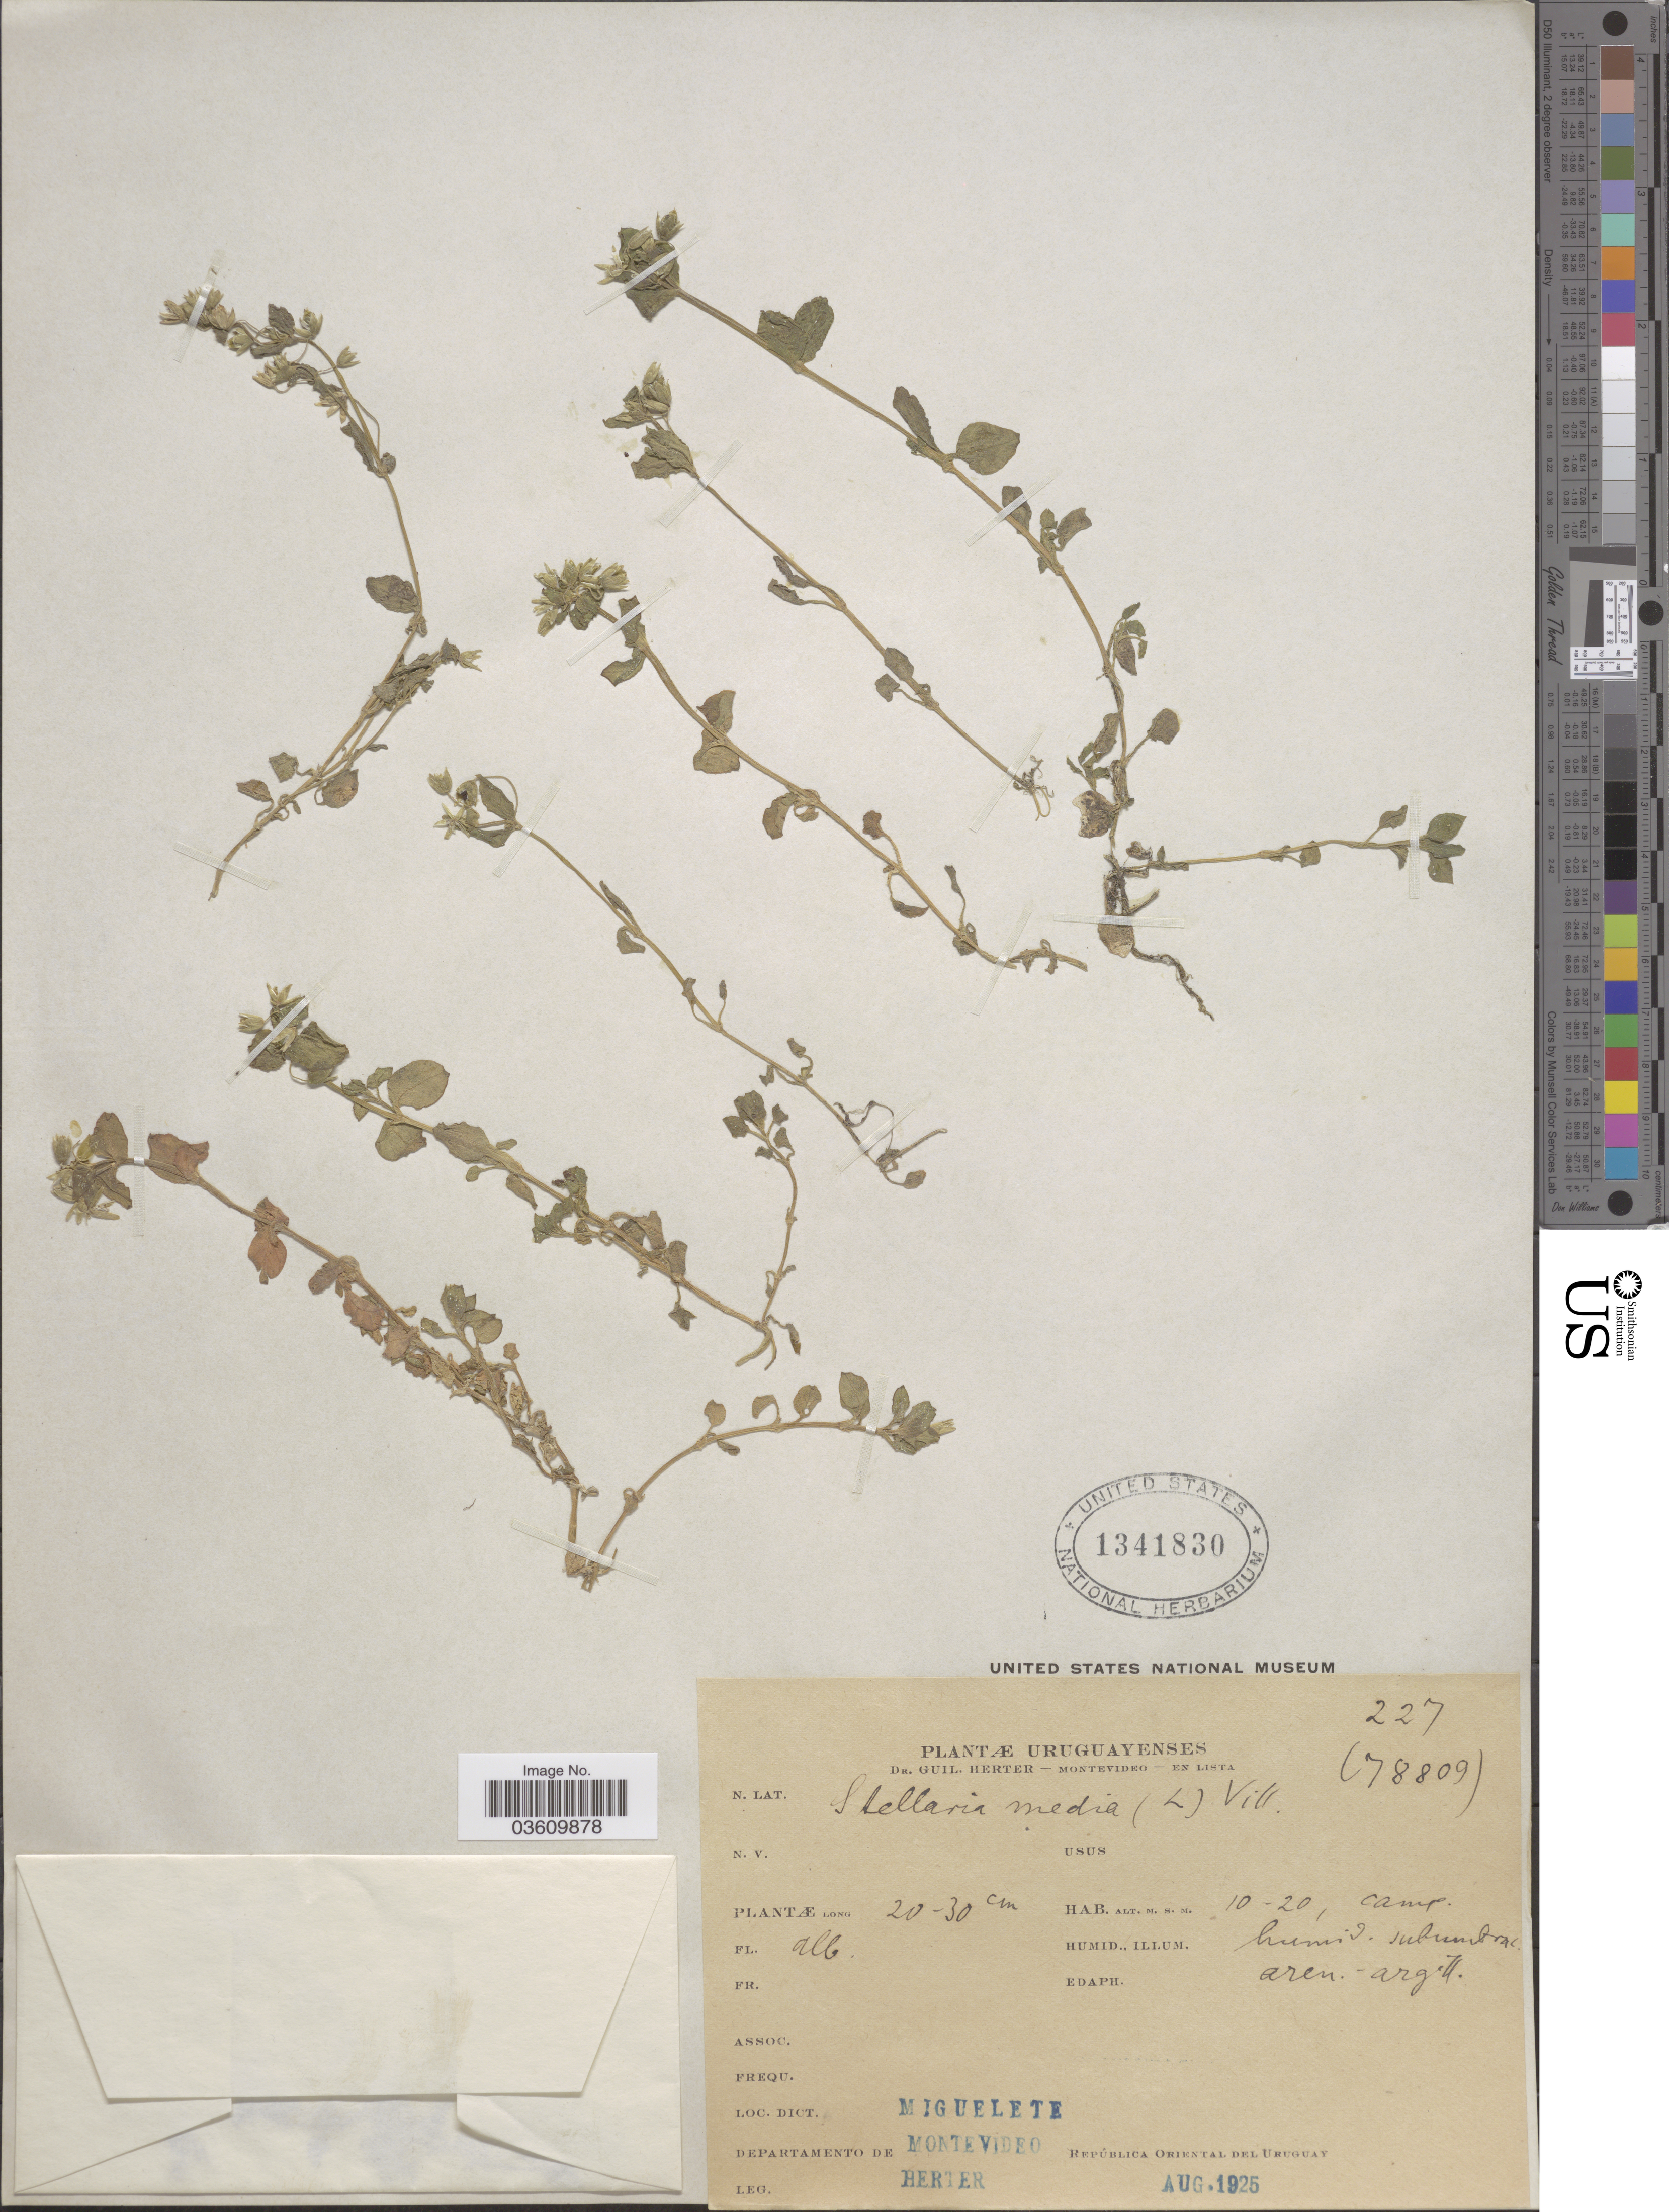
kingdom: Plantae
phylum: Tracheophyta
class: Magnoliopsida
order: Caryophyllales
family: Caryophyllaceae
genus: Stellaria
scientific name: Stellaria media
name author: (L.) Vill.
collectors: G. Herter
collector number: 227 (78809)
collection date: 1925-08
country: Uruguay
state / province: Montevideo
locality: Dict. Miguelete. Departamento de Montevideo.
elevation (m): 10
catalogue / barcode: US 1341830